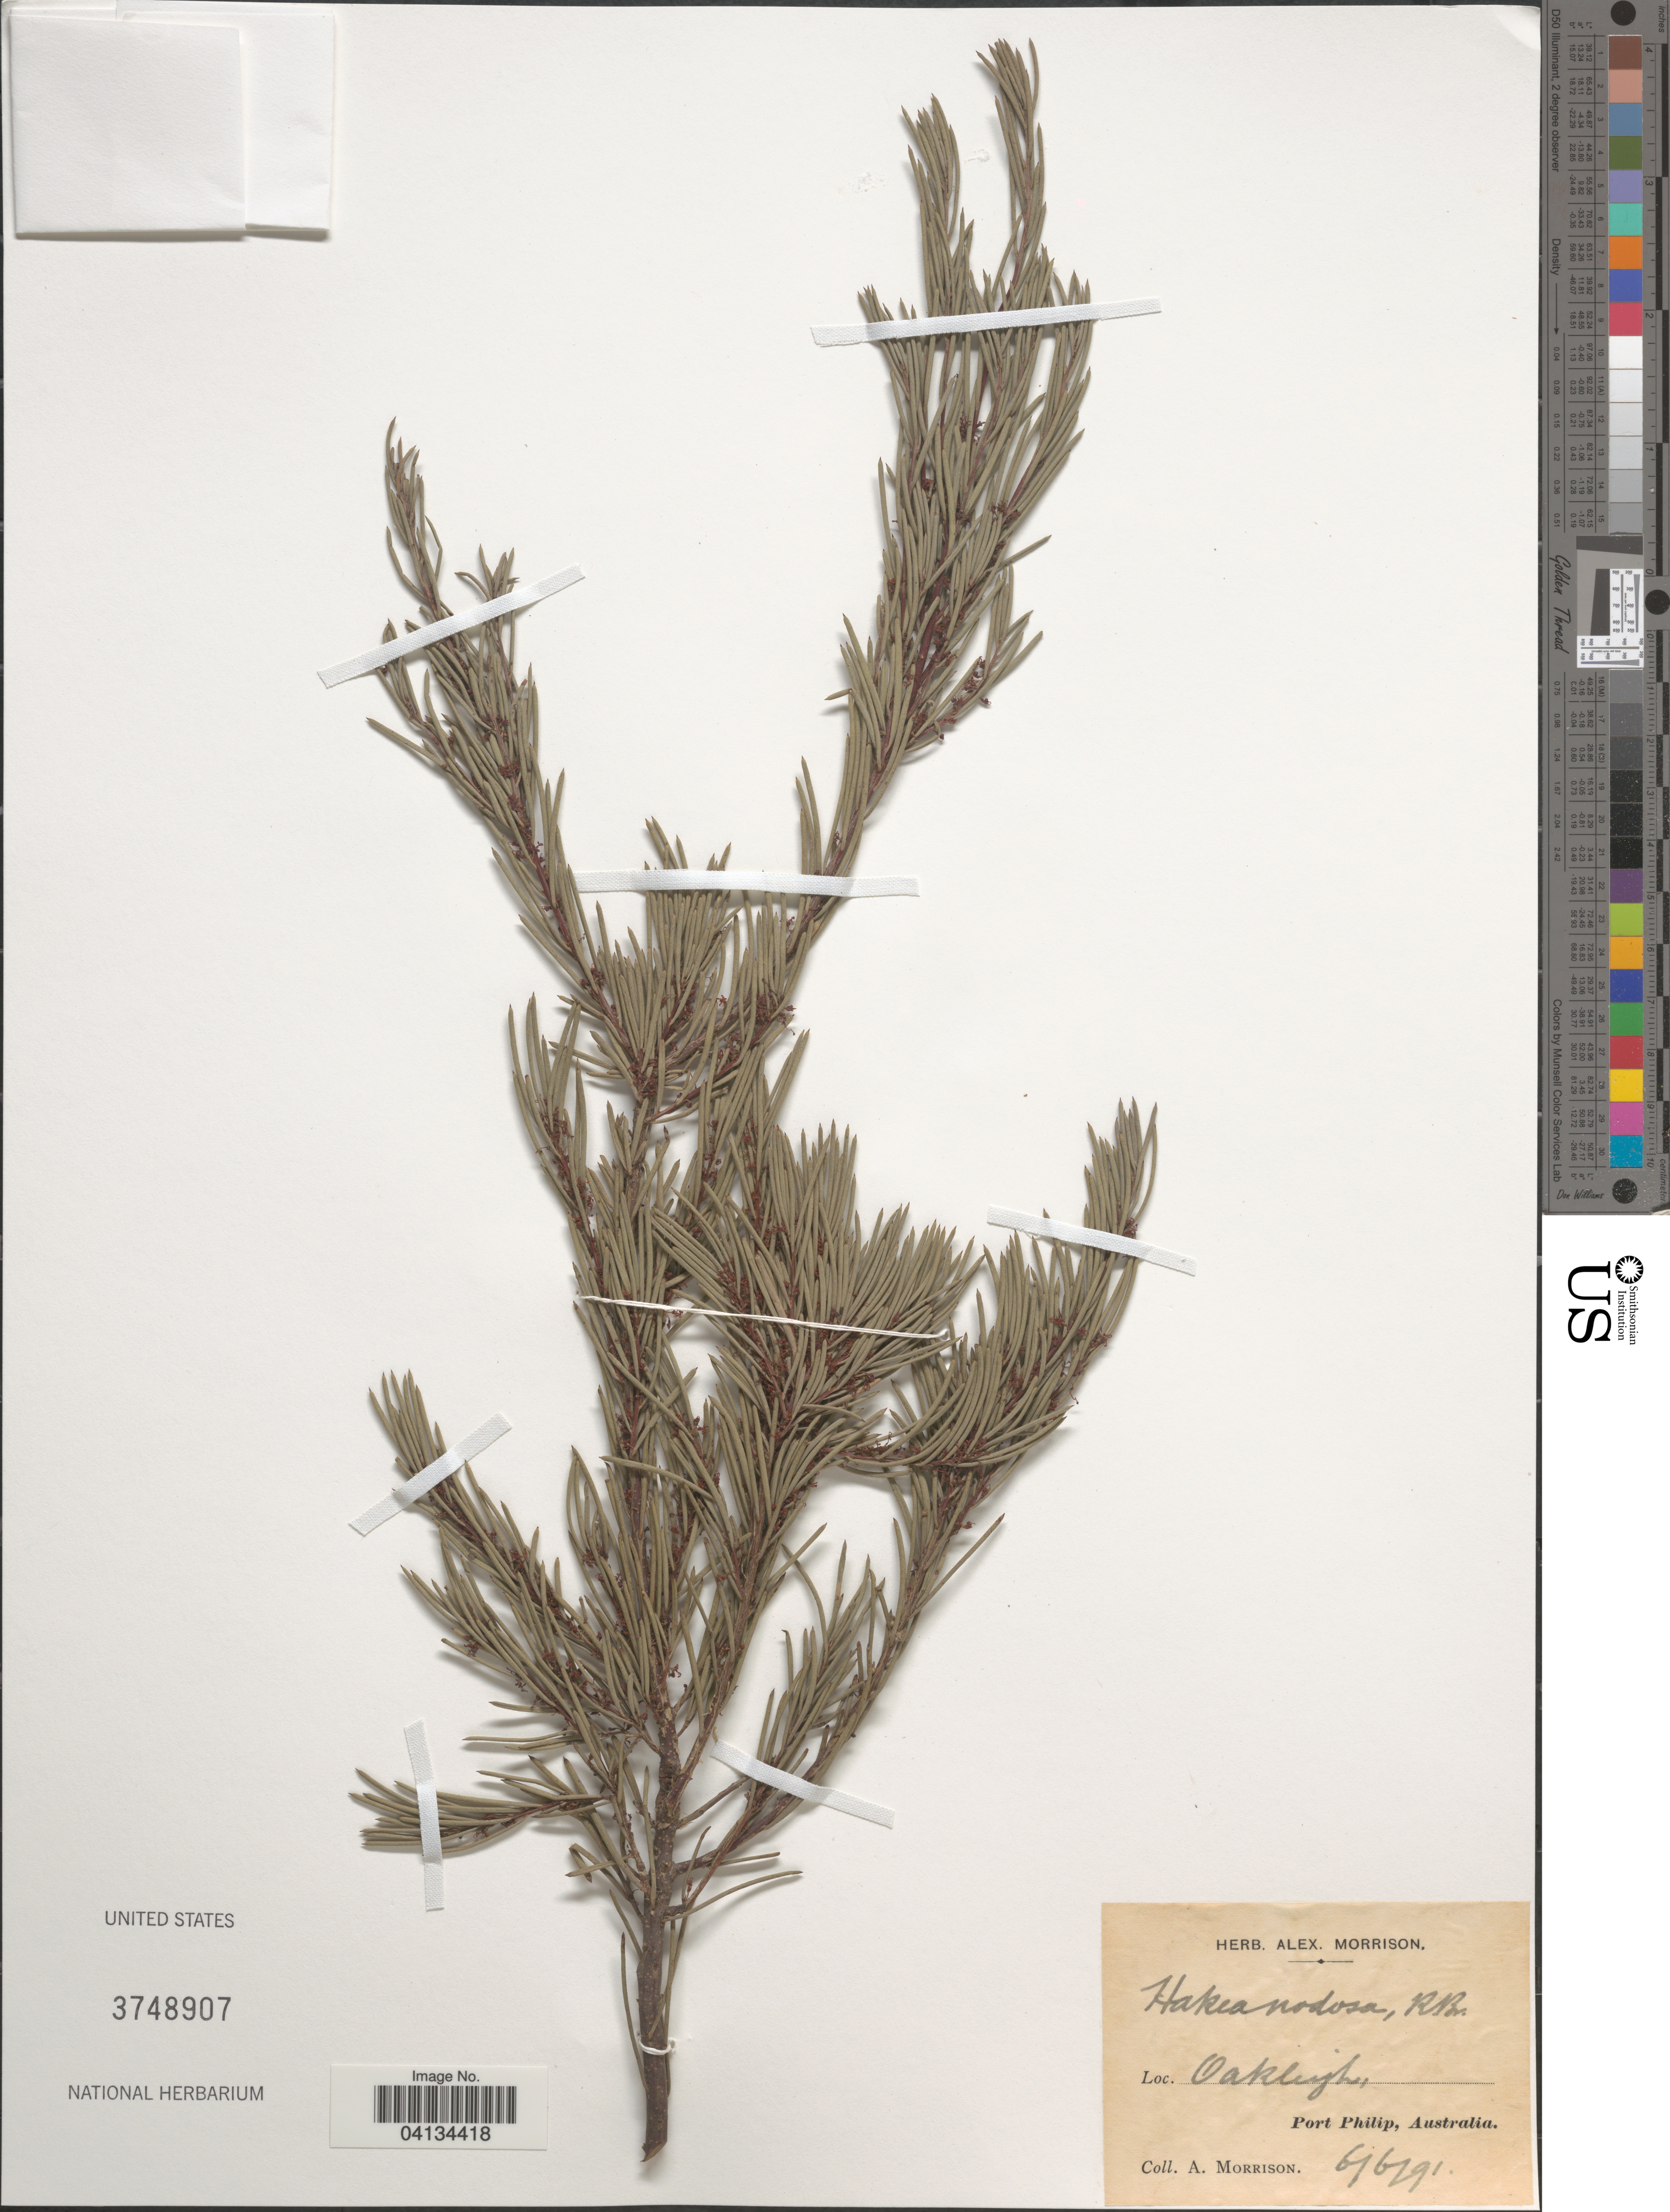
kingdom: Plantae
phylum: Tracheophyta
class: Magnoliopsida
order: Proteales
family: Proteaceae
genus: Hakea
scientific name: Hakea nodosa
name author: Meisn.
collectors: A. Morrison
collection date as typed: Transcribed d/m/y: 6/6/91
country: Australia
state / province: Victoria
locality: Oakleigh, Port Philip.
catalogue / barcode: US 3748907